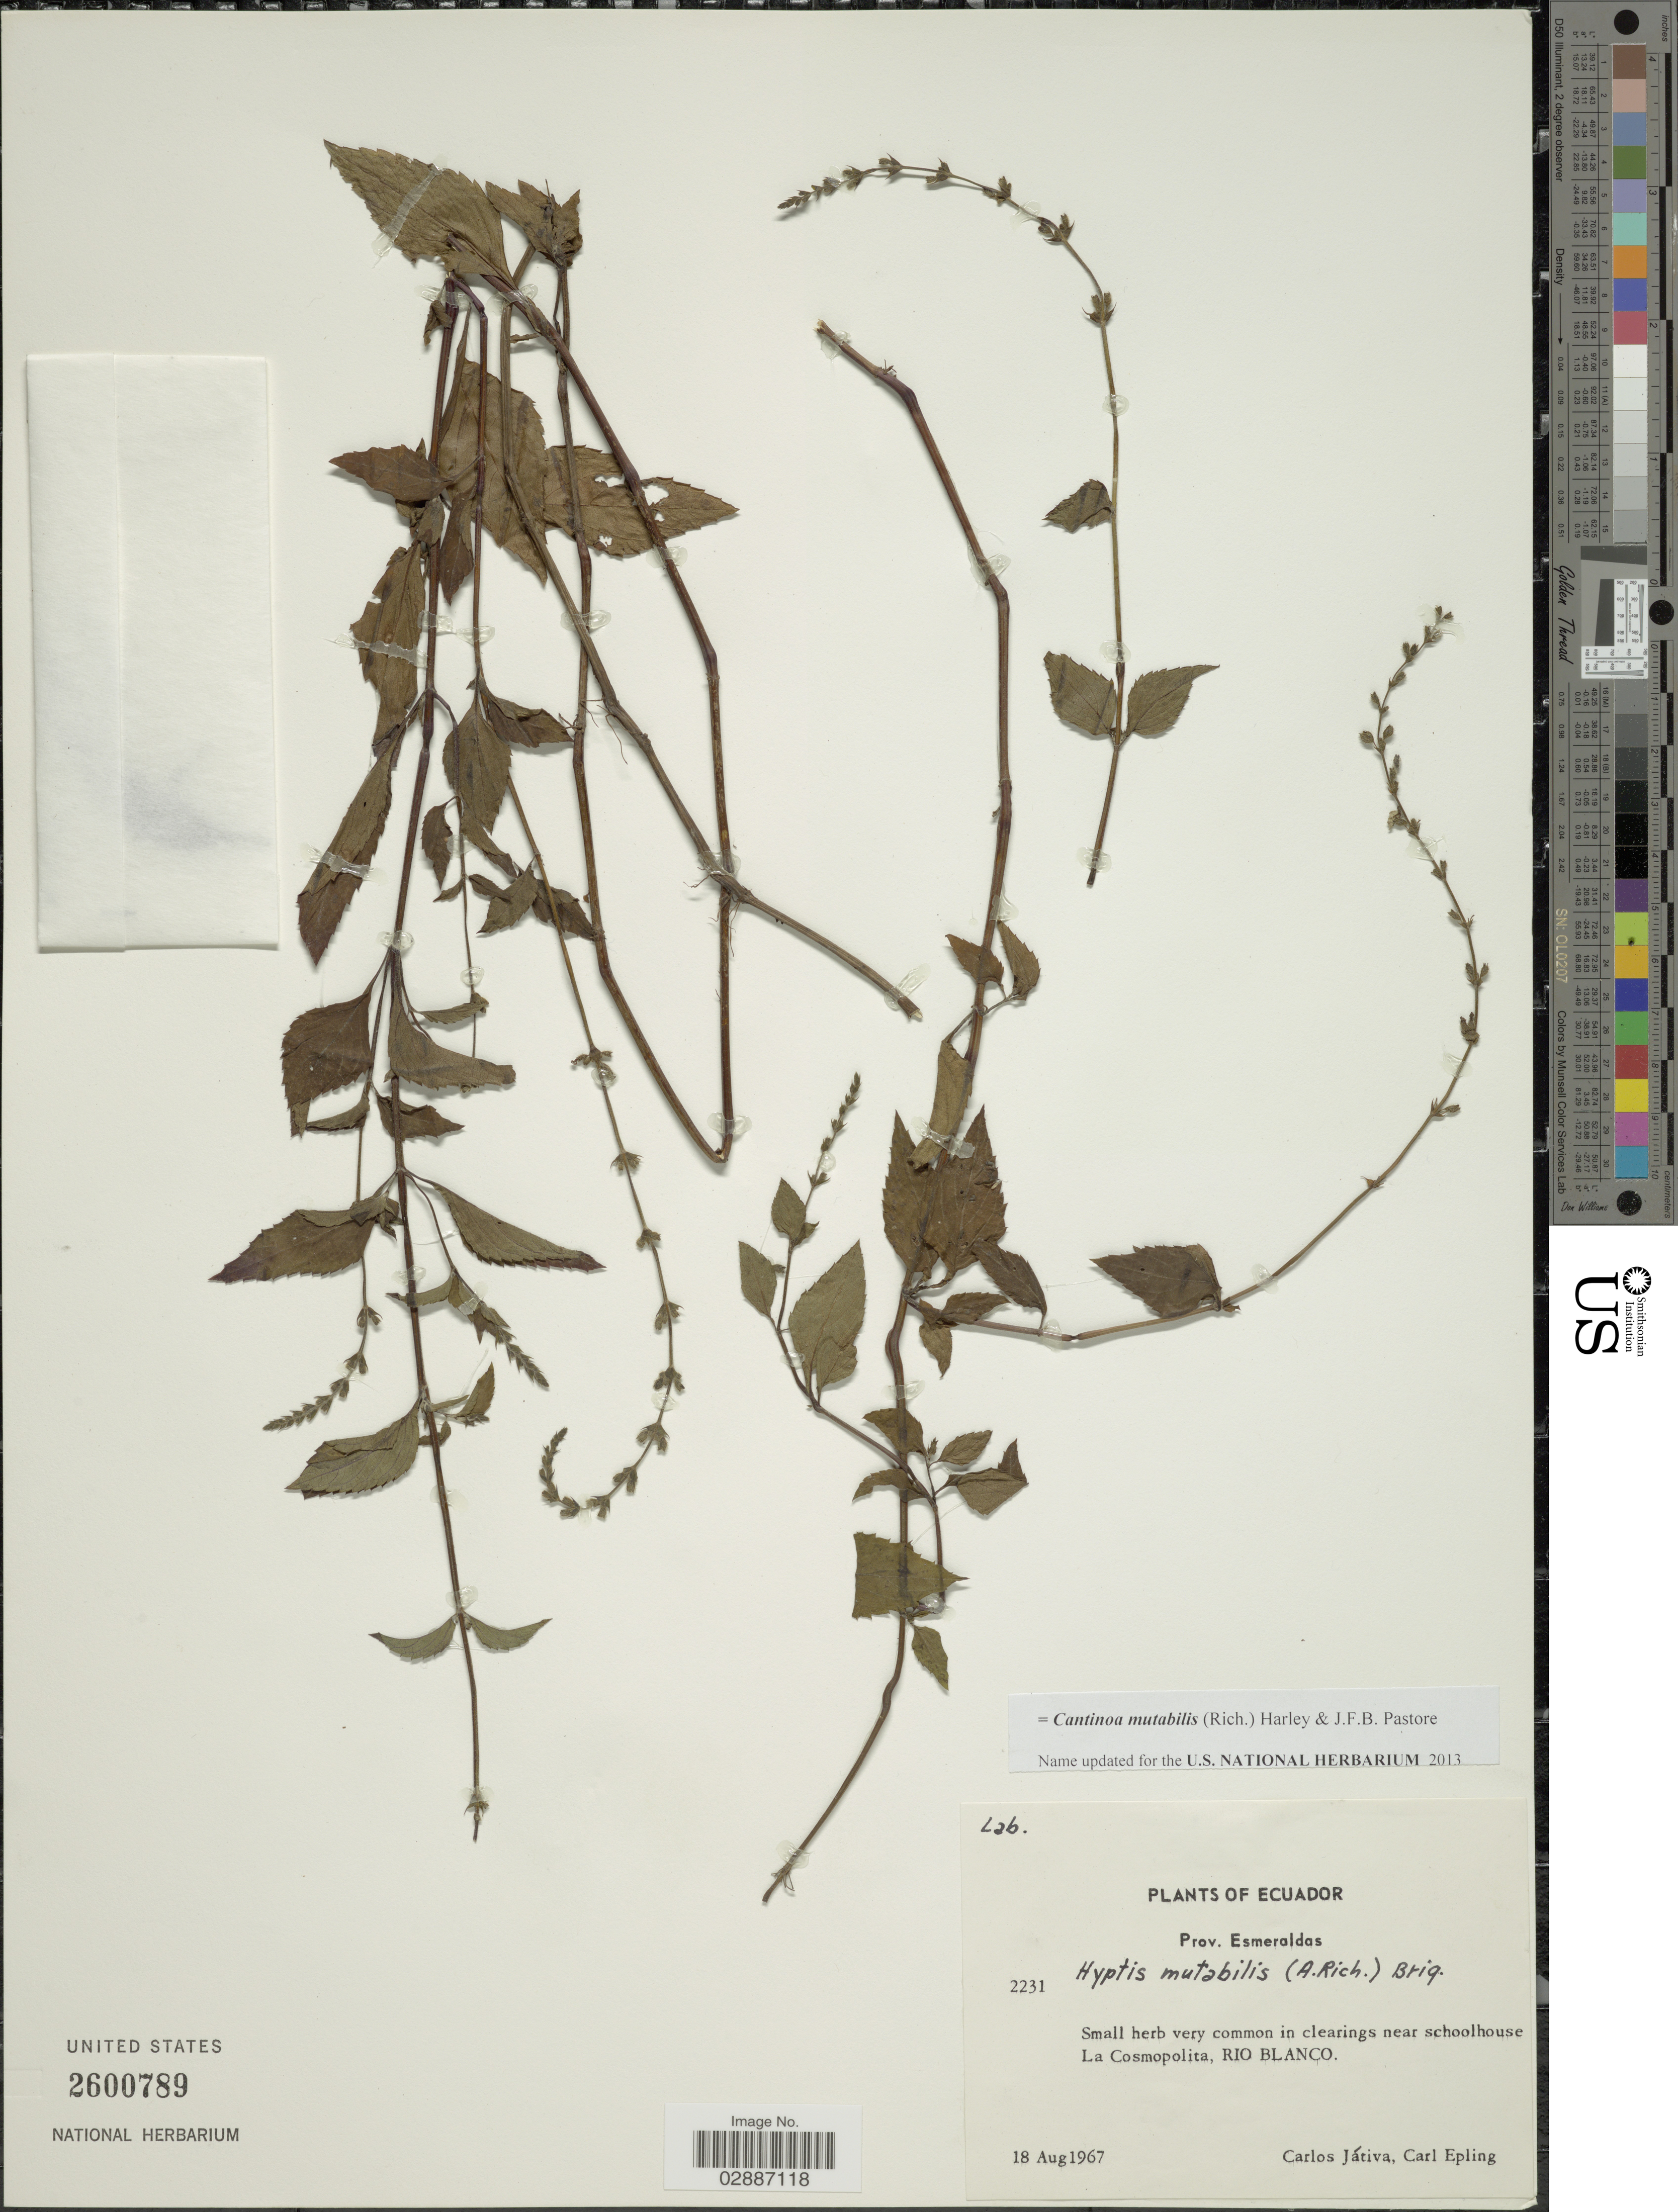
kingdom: Plantae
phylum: Tracheophyta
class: Magnoliopsida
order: Lamiales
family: Lamiaceae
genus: Cantinoa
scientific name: Cantinoa mutabilis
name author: (Epling) Harley & J.F.B. Pastore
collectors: C. D. Játiva & C. C. Epling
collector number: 2231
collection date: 1967-08-18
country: Ecuador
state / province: Esmeraldas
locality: Common in clearings near schoolhouse La Cosmopolita, Rio Blanco.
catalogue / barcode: US 2600789